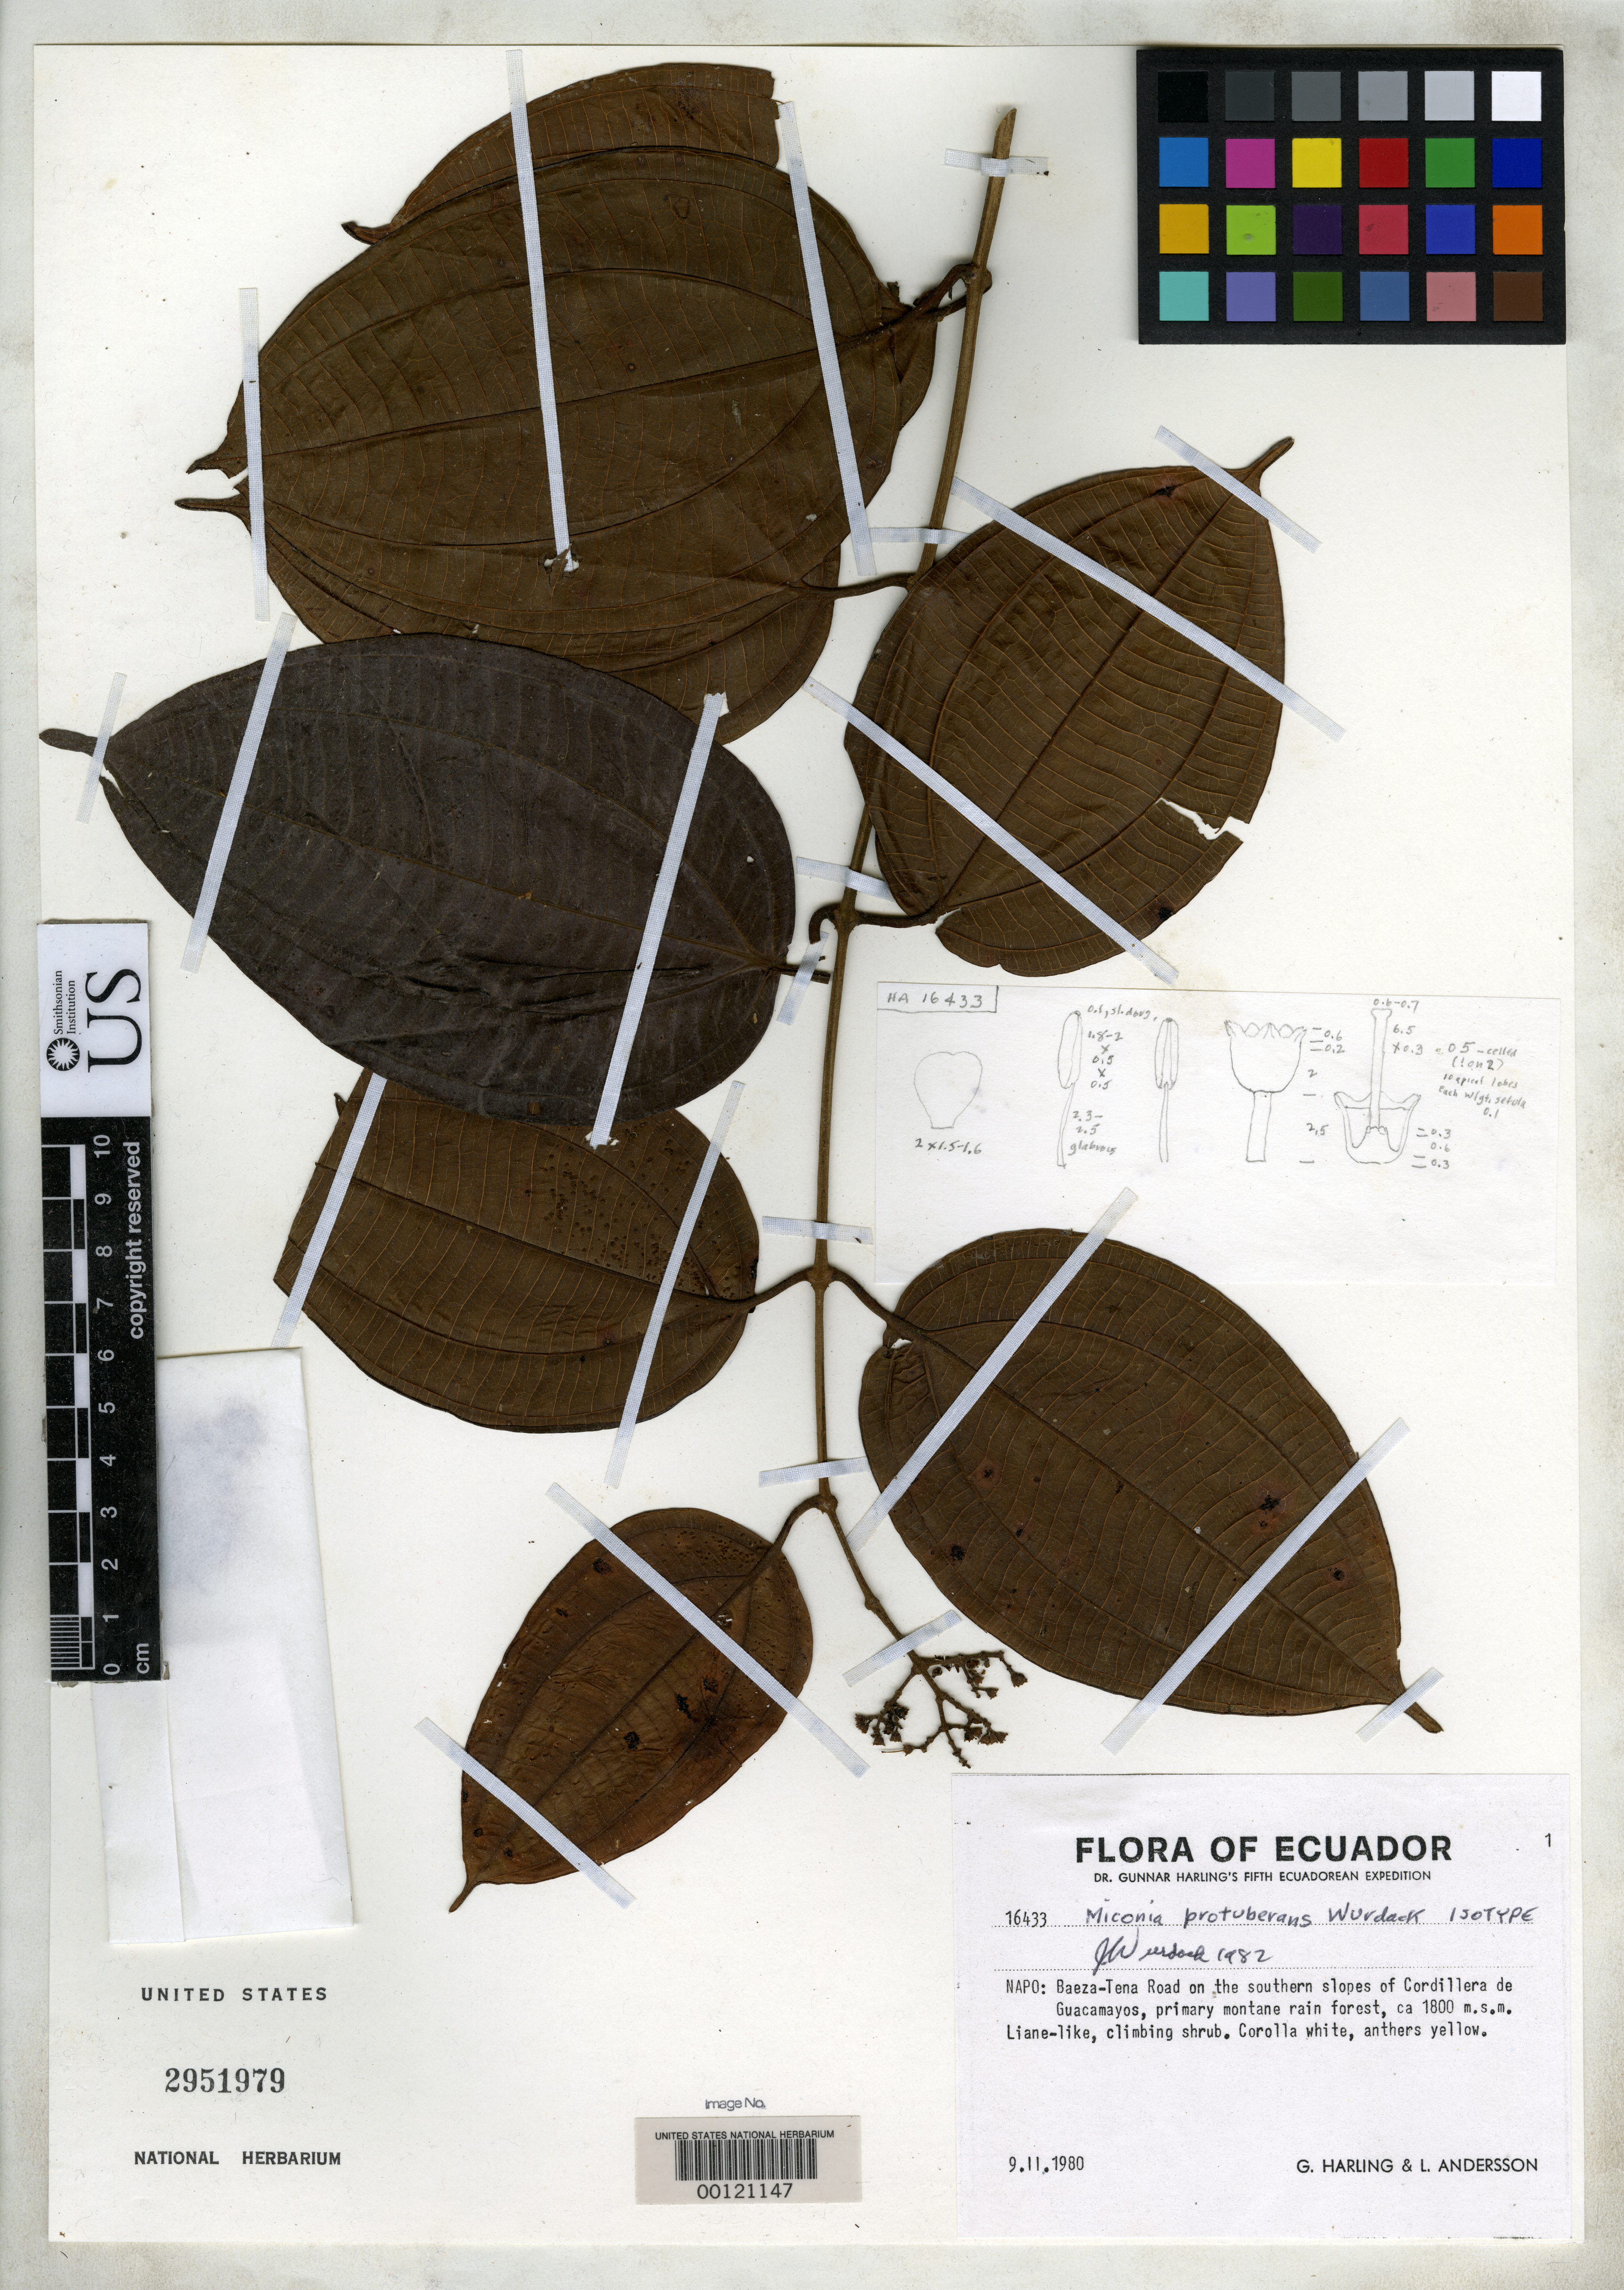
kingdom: Plantae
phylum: Tracheophyta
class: Magnoliopsida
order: Myrtales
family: Melastomataceae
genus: Miconia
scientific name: Miconia proturberans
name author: Wurdack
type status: Isotype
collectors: G. Harling & L. Andersson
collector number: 16433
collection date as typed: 09 Nov 1980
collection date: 1980-11-09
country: Ecuador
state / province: Napo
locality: Baeza-Tena road., S slopes of Cordillera de Guacamayos.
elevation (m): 1800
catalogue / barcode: US 2951979